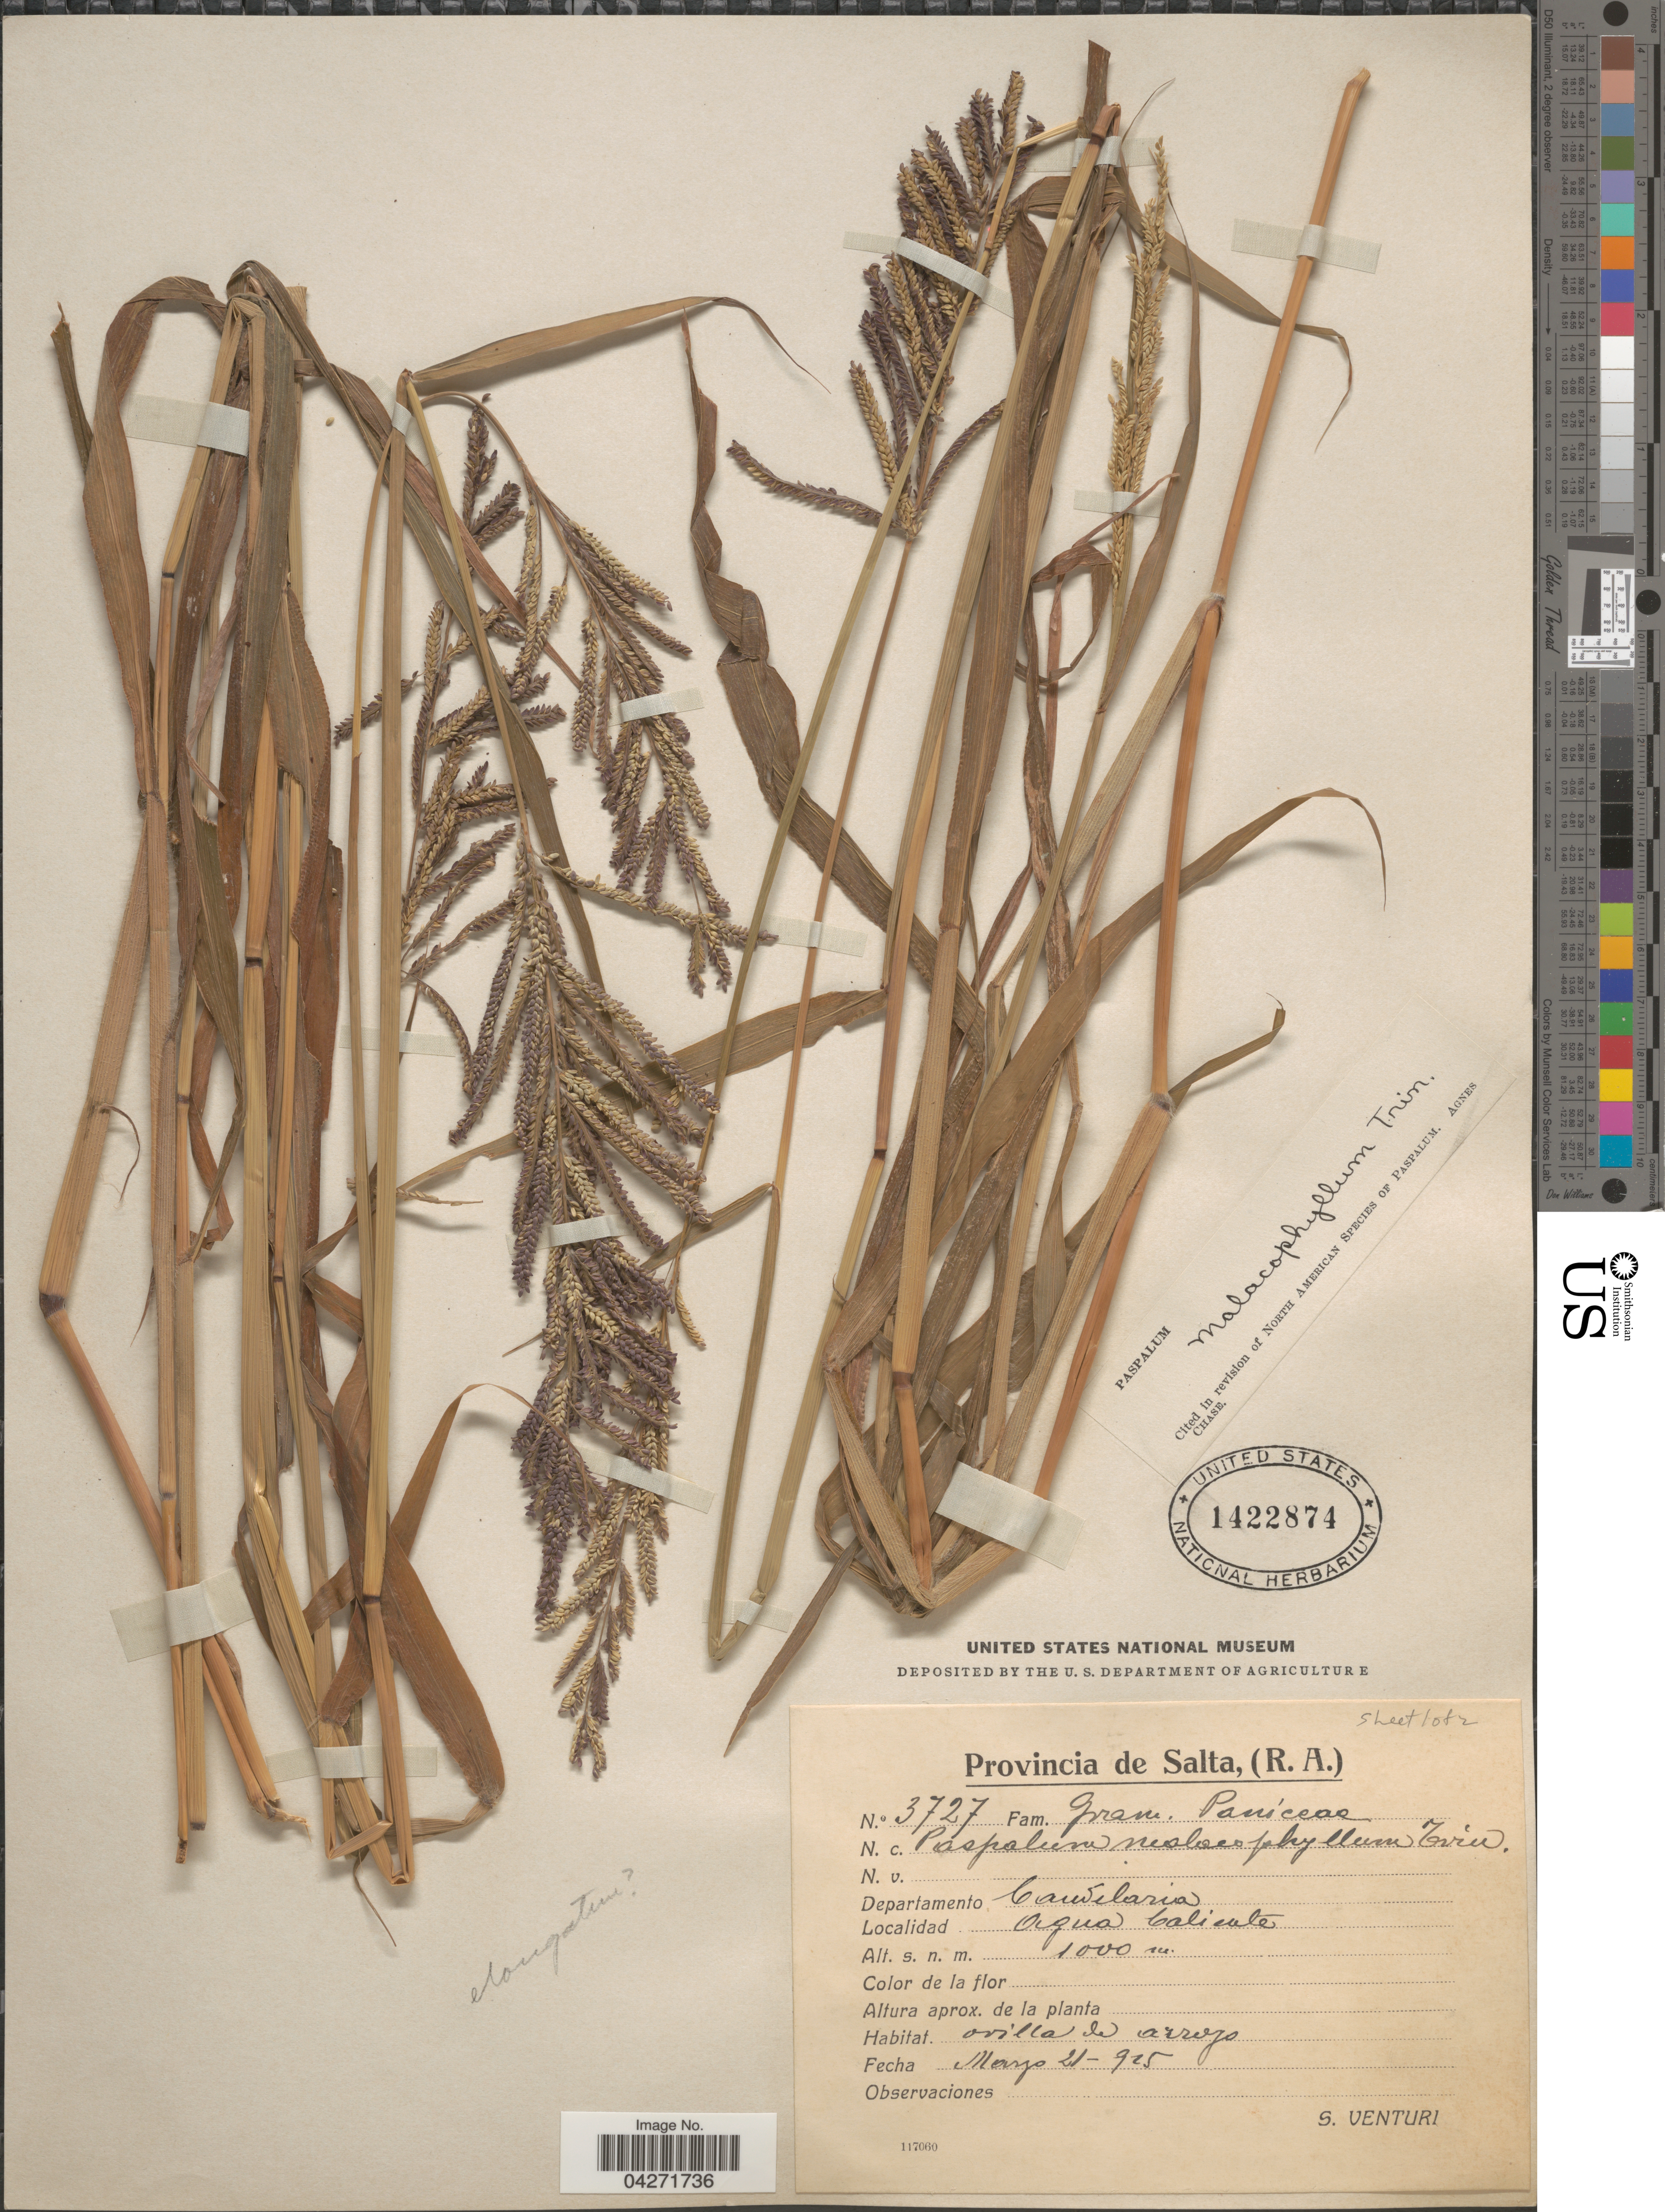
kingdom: Plantae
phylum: Tracheophyta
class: Liliopsida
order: Poales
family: Poaceae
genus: Paspalum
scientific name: Paspalum malacophyllum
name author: Trin.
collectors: S. Venturi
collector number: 3727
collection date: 1925-05-21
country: Argentina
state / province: Salta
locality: Departamento Candelaria. Agua Caliente.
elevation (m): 1000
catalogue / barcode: US 1422874